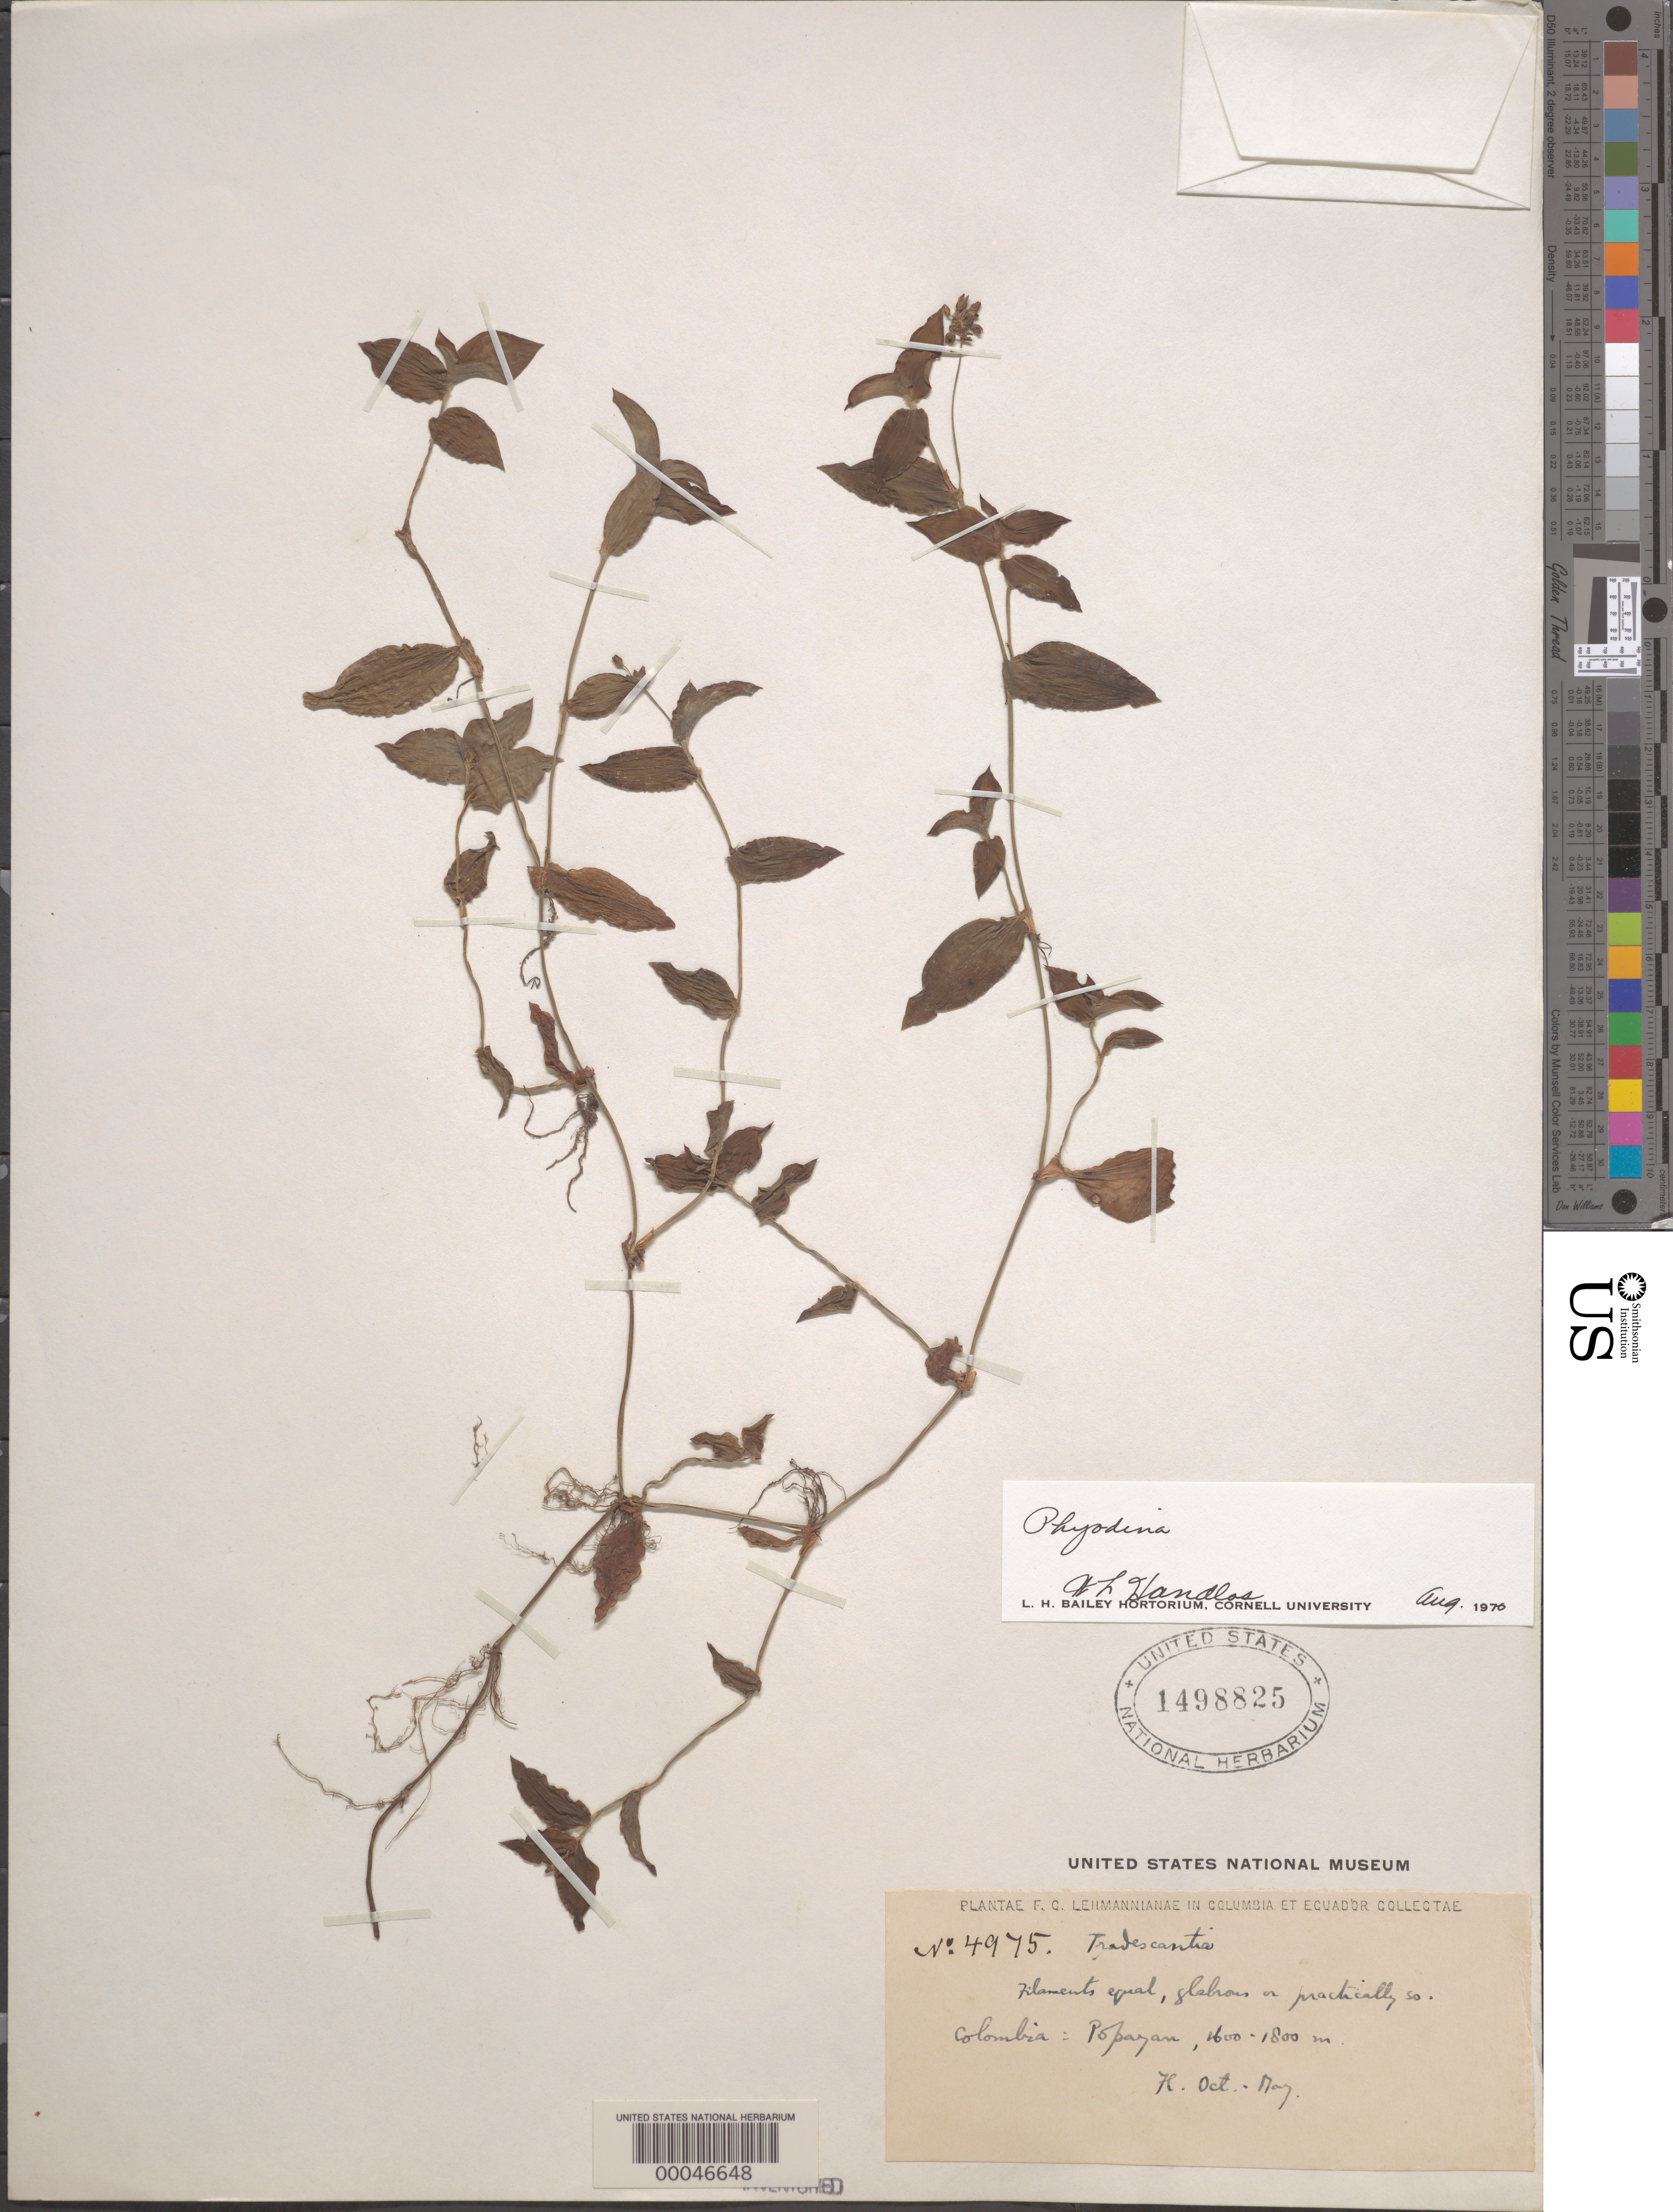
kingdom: Plantae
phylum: Tracheophyta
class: Liliopsida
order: Commelinales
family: Commelinaceae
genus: Callisia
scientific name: Callisia sp.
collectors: F. C. Lehmann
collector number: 4975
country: Colombia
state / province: Cauca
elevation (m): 1600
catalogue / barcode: US 1498825